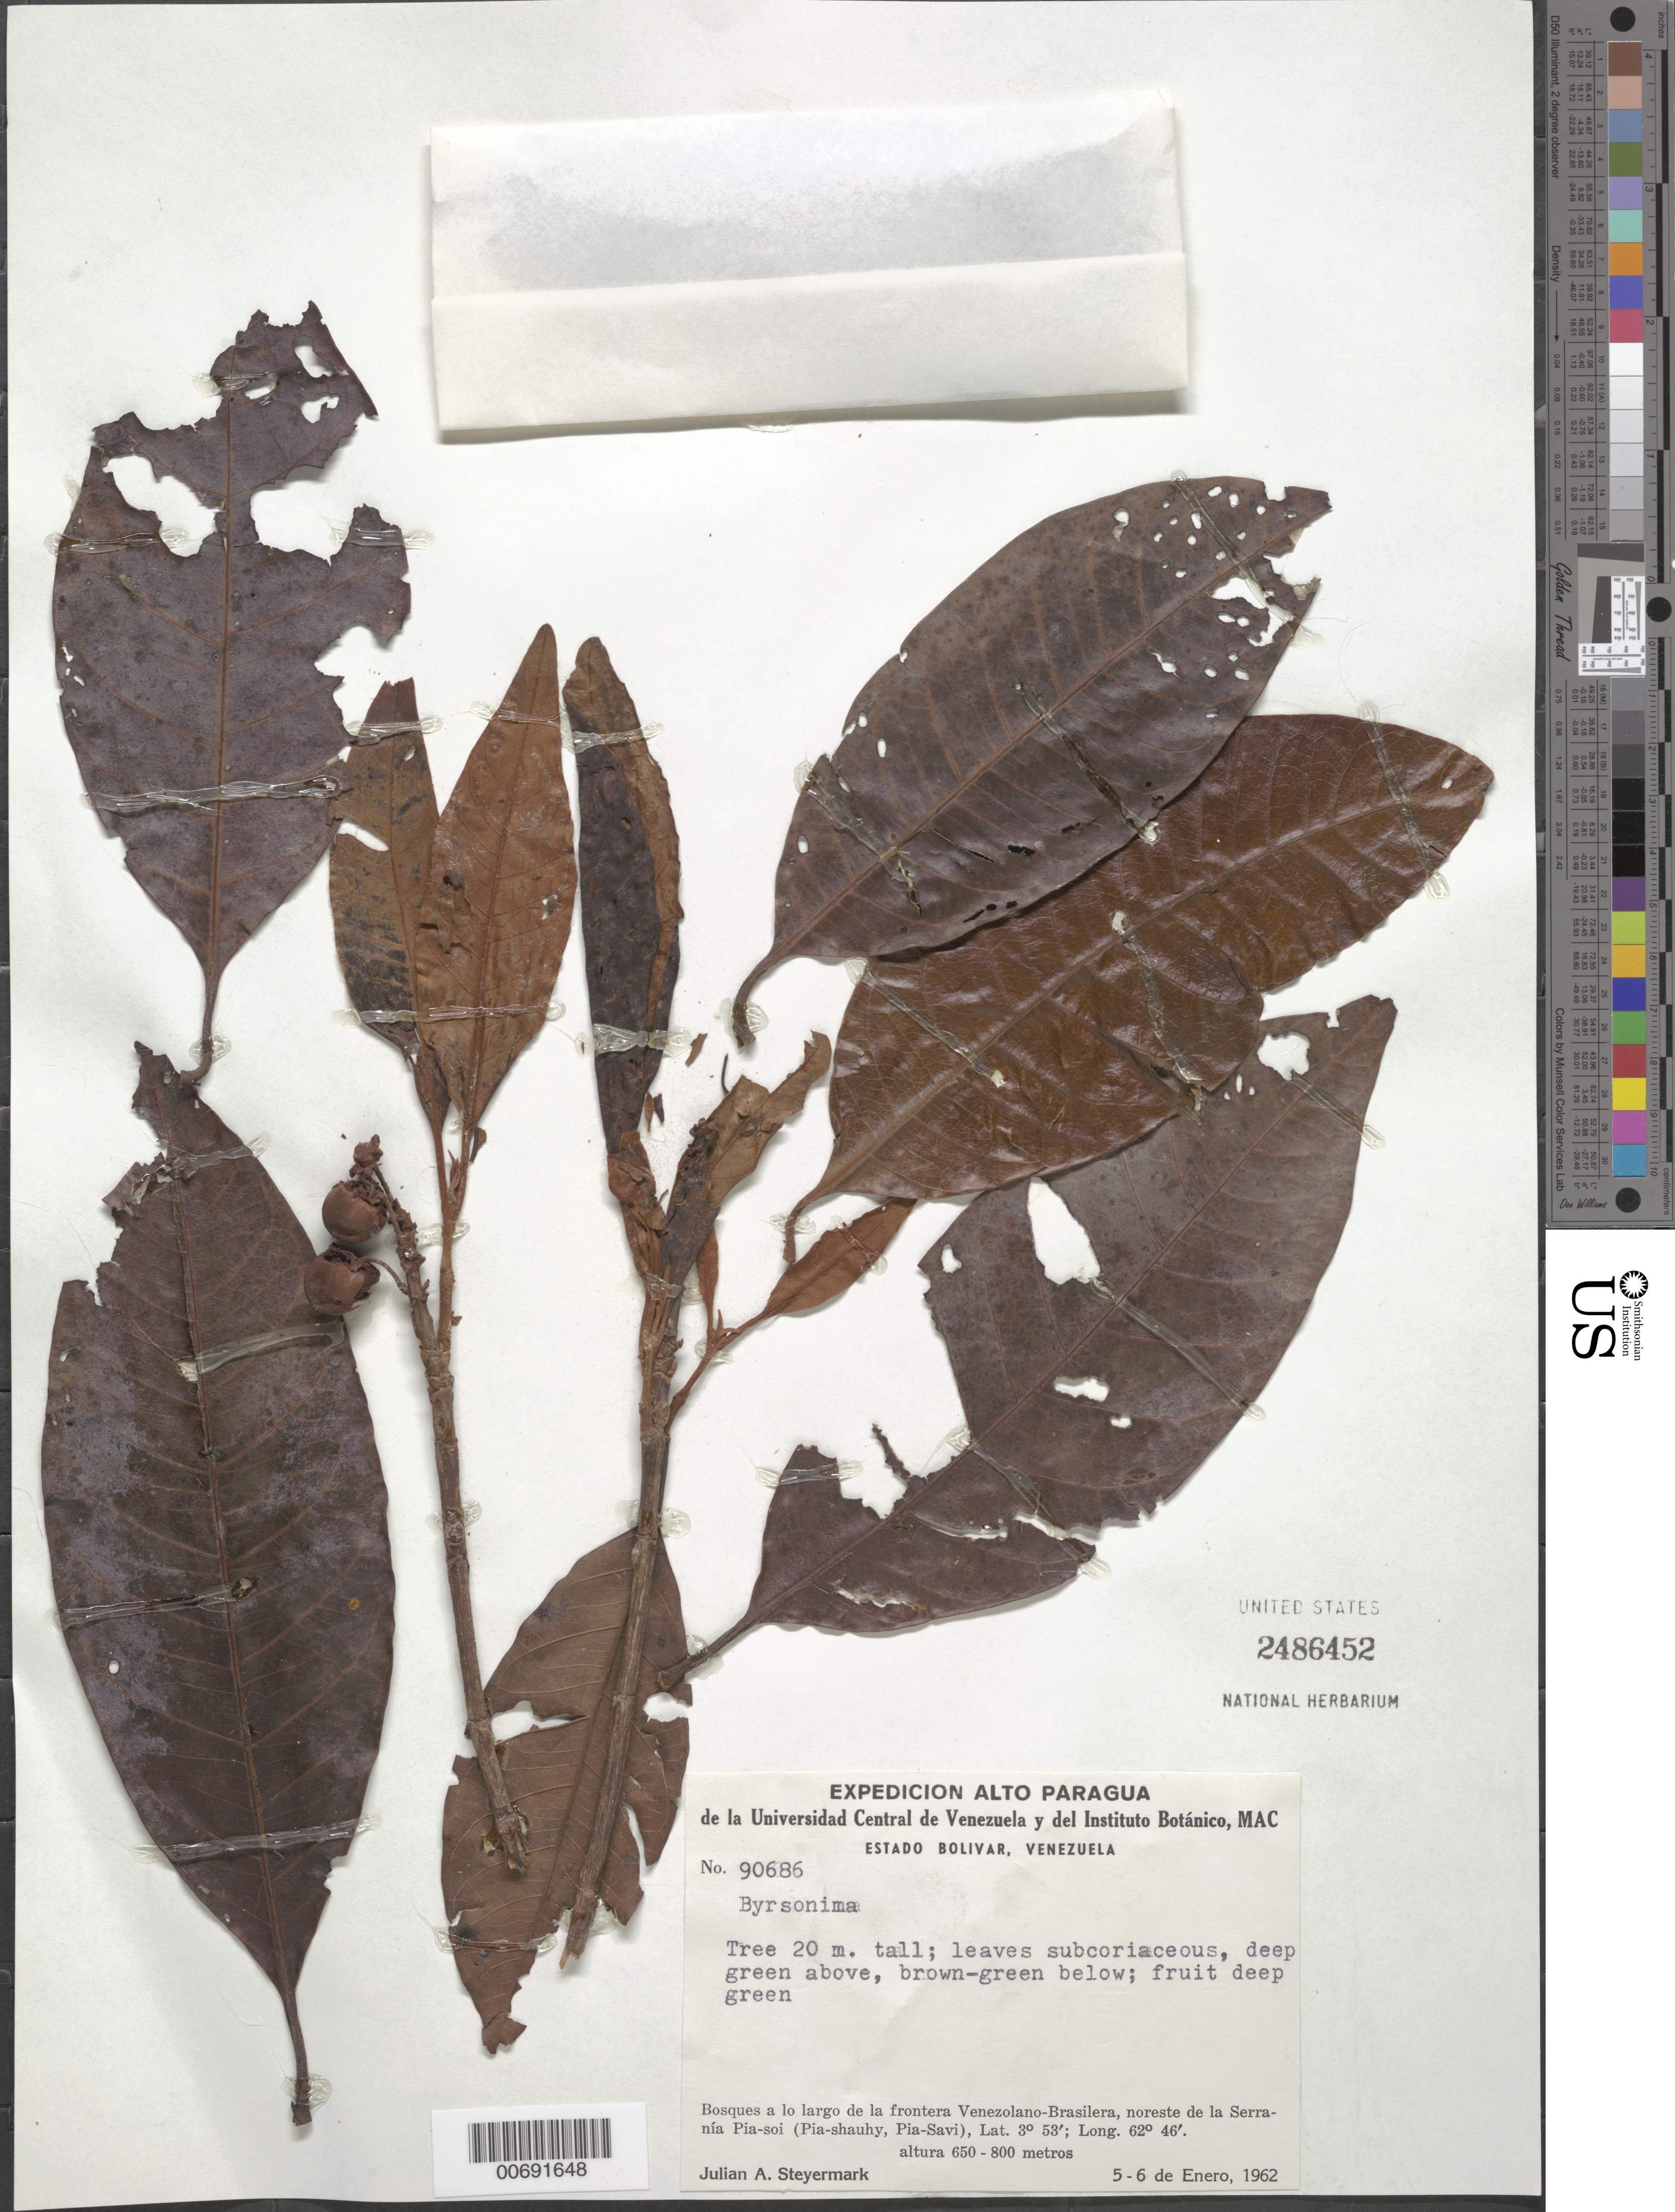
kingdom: Plantae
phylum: Tracheophyta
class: Magnoliopsida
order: Malpighiales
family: Malpighiaceae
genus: Byrsonima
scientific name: Byrsonima sp.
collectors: J. Steyermark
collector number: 90686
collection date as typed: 5-Jan-62 to 6-Jan-62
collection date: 1962-01-05/1962-01-06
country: Venezuela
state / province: Bolívar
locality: Serranía Pia-soi, NE of; on Venezuela-Brazil border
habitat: Bosques a lo largo de la frontera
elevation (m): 650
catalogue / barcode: US 2486452